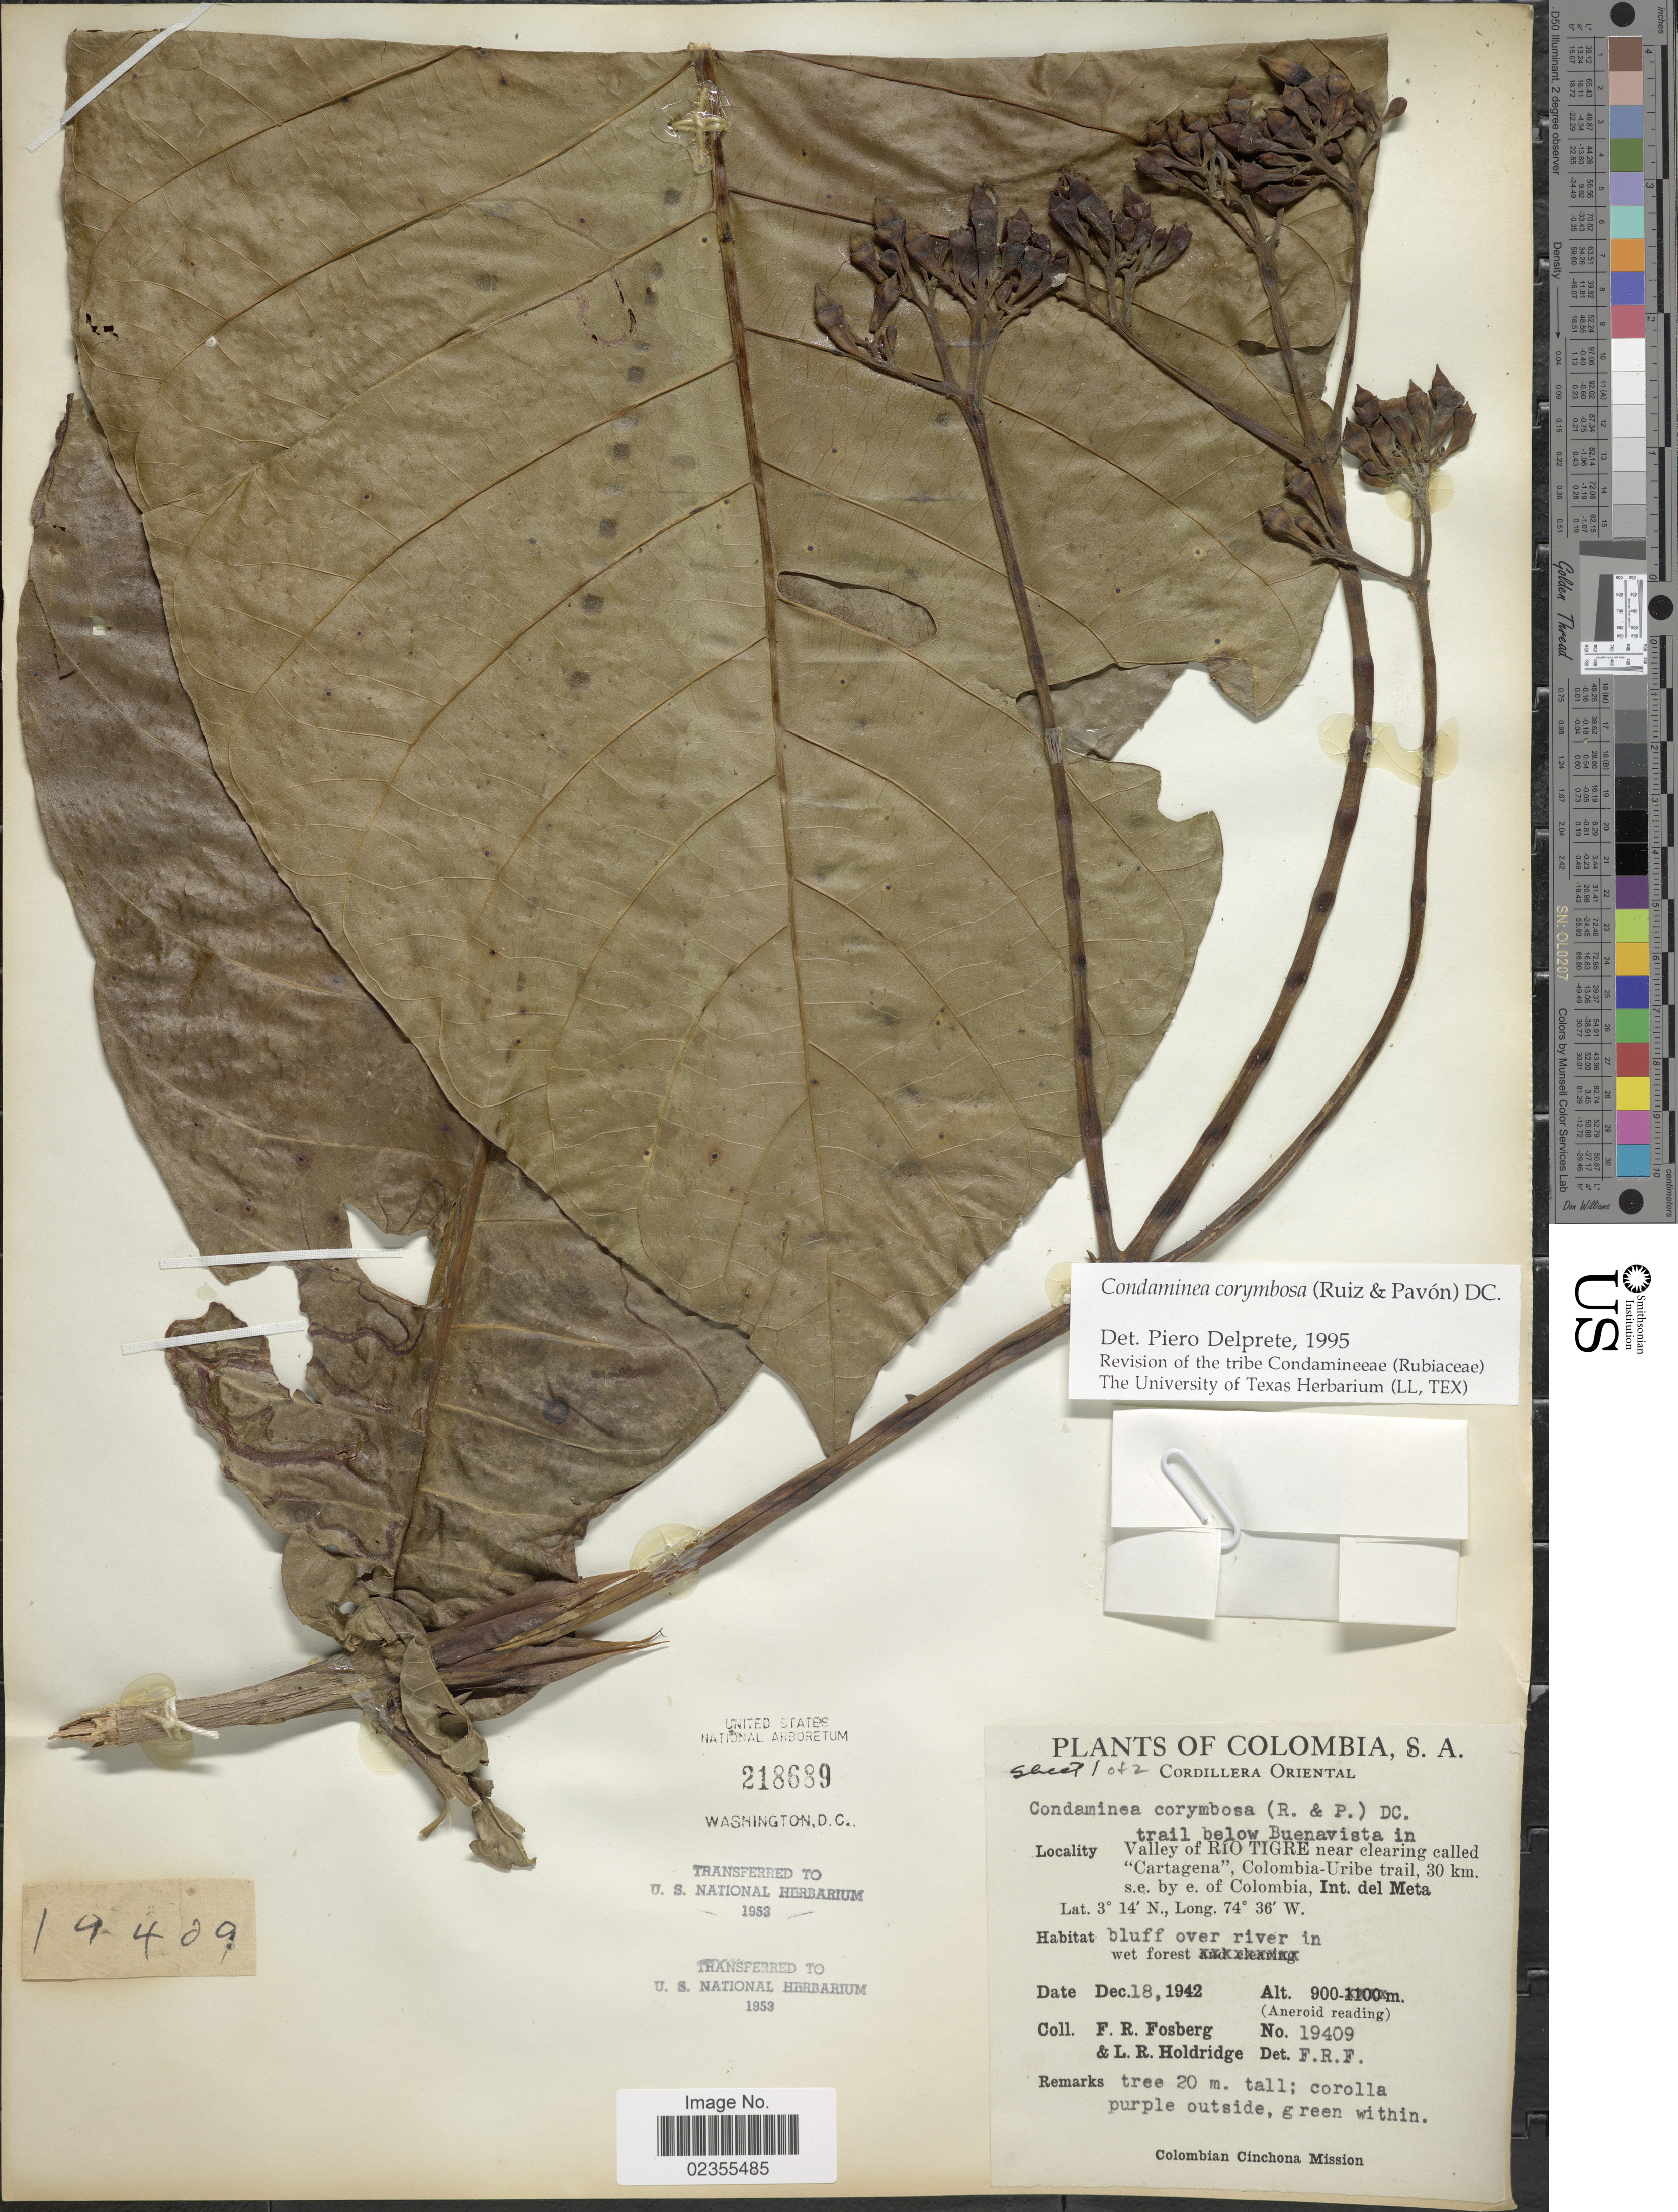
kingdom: Plantae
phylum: Tracheophyta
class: Magnoliopsida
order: Gentianales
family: Rubiaceae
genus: Condaminea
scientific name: Condaminea corymbosa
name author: (Ruiz & Pav.) DC.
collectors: F. R. Fosberg & L. Holdridge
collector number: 19409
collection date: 1942-12-18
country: Colombia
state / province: Meta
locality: Cordillera Oriental. Trail below Buenavista in Valley of Rio Tigre near clearing called "Cartagena", Colombia-Uribe trail, 30 km. s. e. by e. of Columbia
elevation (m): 900